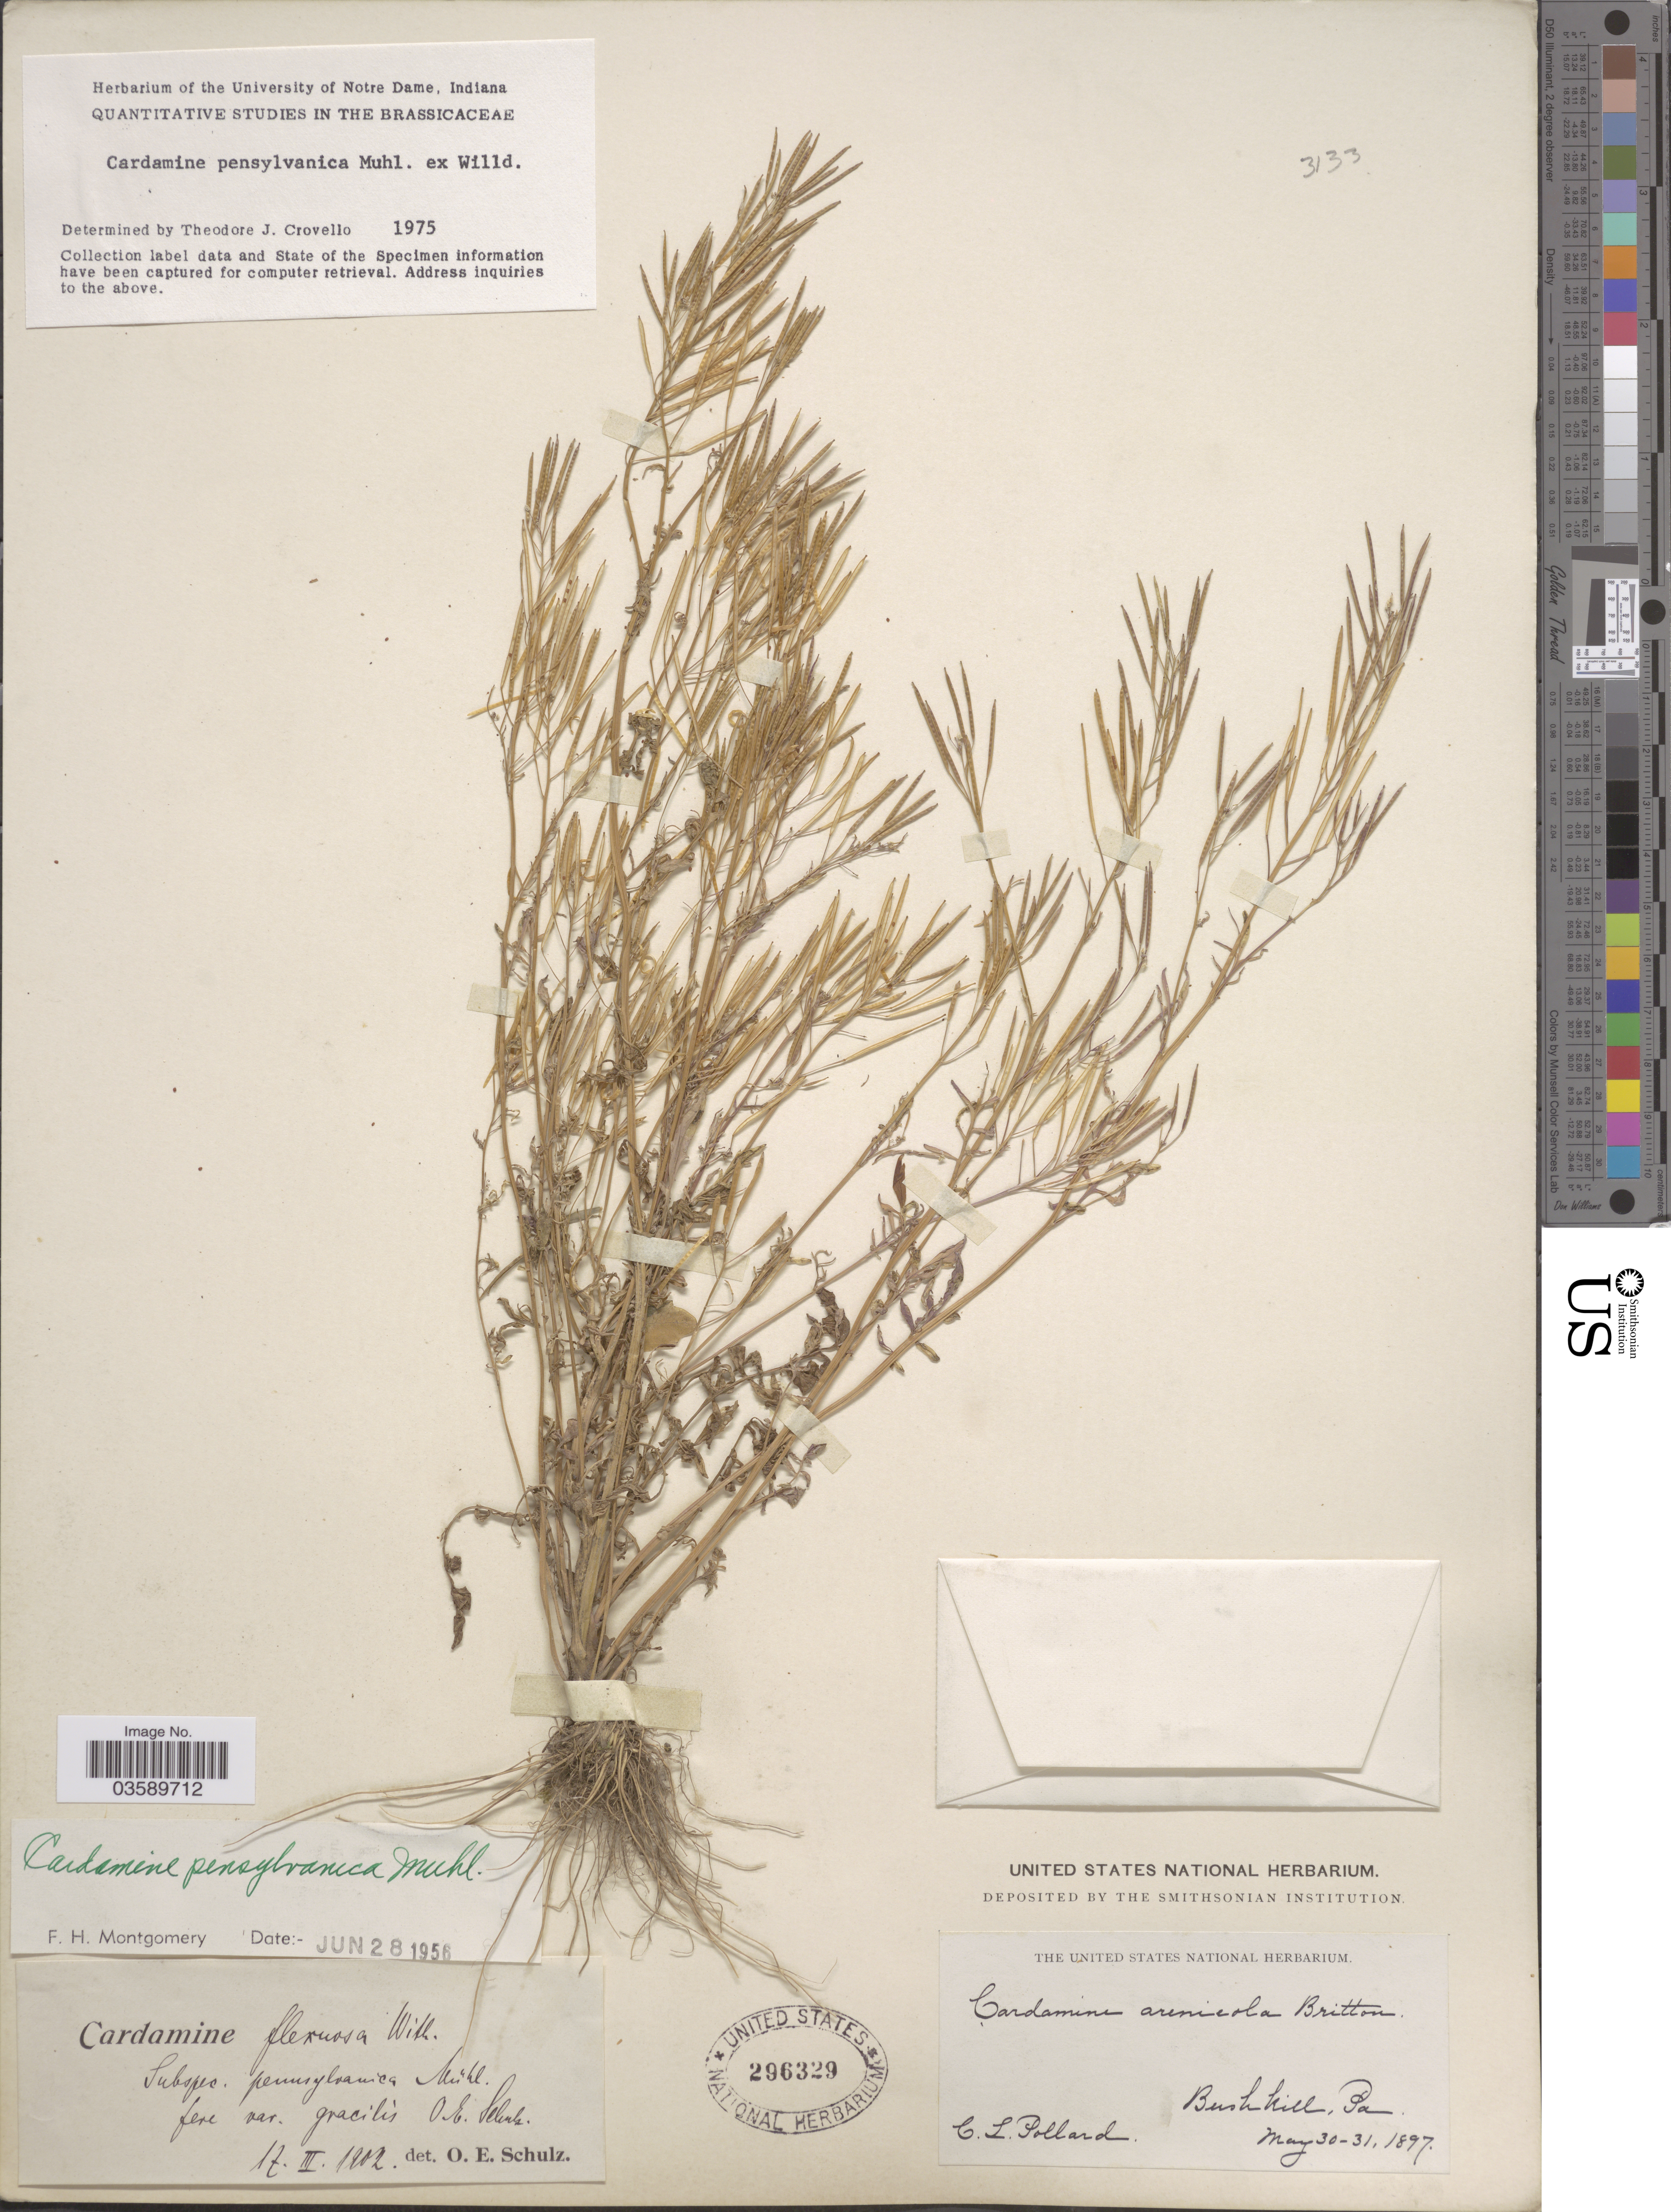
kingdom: Plantae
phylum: Tracheophyta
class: Magnoliopsida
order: Brassicales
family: Brassicaceae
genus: Cardamine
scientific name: Cardamine pensylvanica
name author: Muhl. ex Willd.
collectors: C. L. Pollard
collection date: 1897-05-30/1897-05-31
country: United States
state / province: Pennsylvania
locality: Bushkill.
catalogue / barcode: US 296329